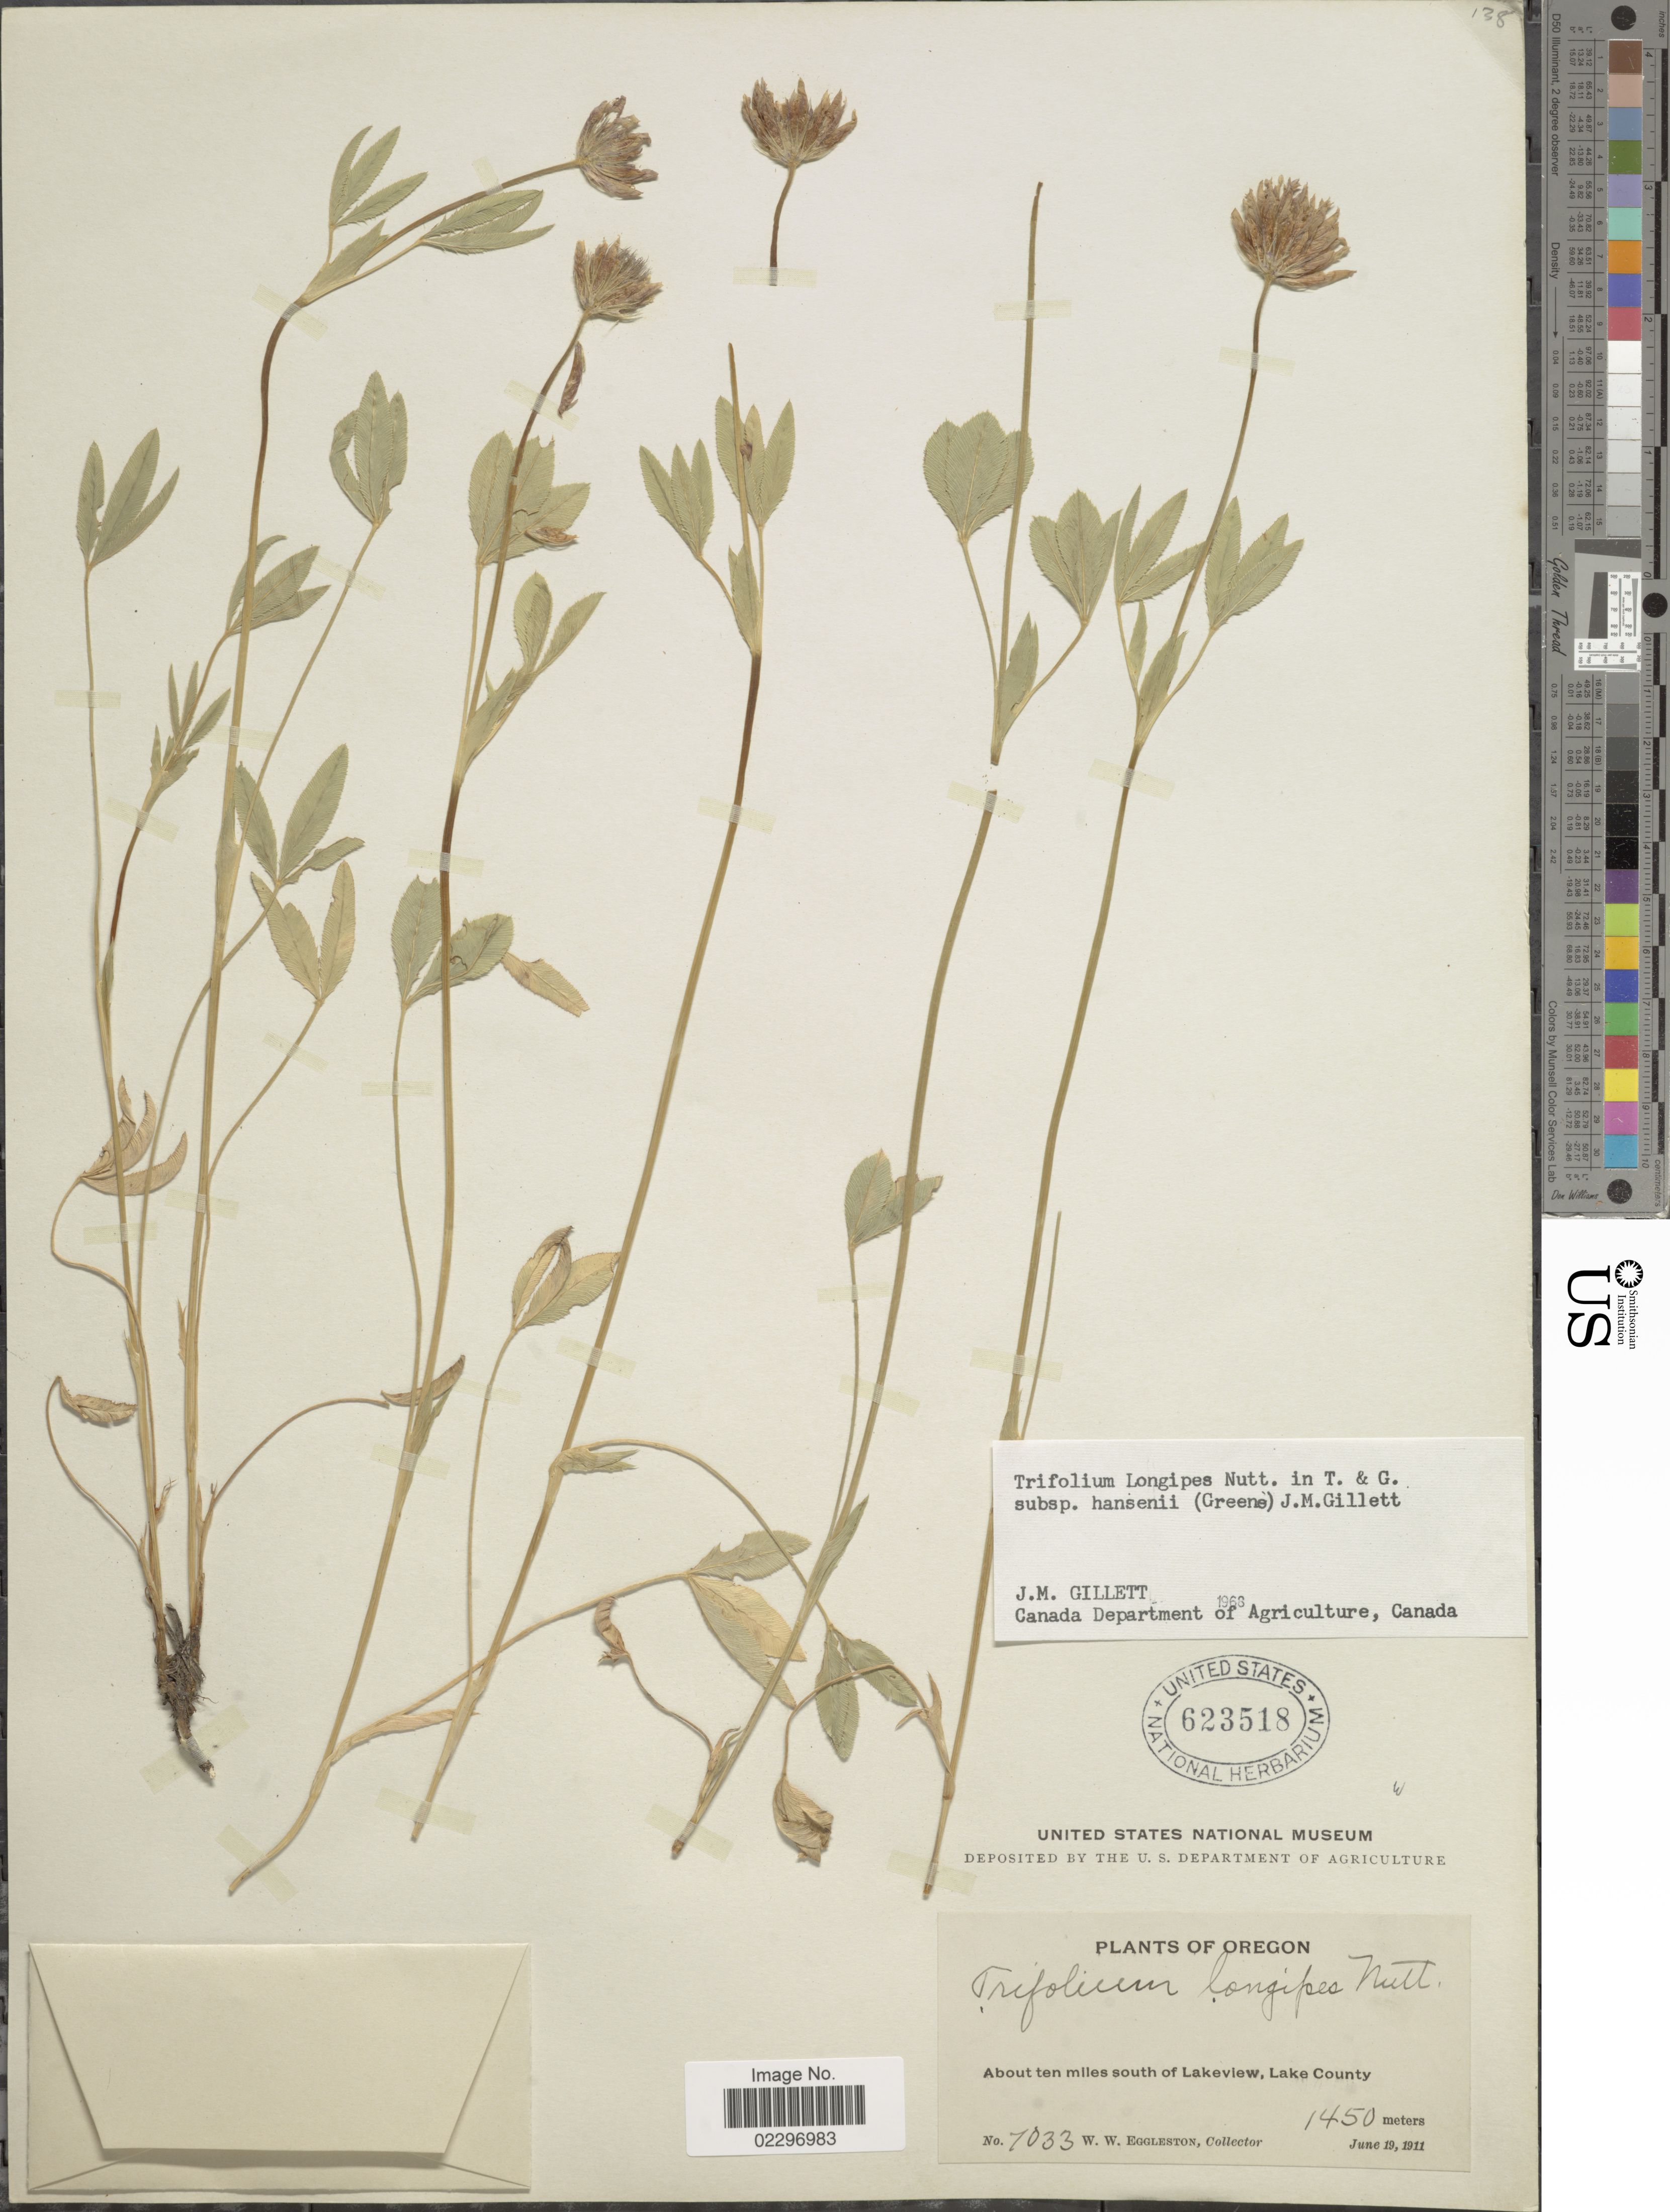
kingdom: Plantae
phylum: Tracheophyta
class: Magnoliopsida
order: Fabales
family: Fabaceae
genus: Trifolium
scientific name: Trifolium longipes subsp. hansenii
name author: (Greene) J.M. Gillett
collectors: W. W. Eggleston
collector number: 7033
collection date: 1911-06-19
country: United States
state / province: Oregon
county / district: Lake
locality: About ten miles south of Lakeview, Lake County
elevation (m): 1450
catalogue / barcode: US 623518